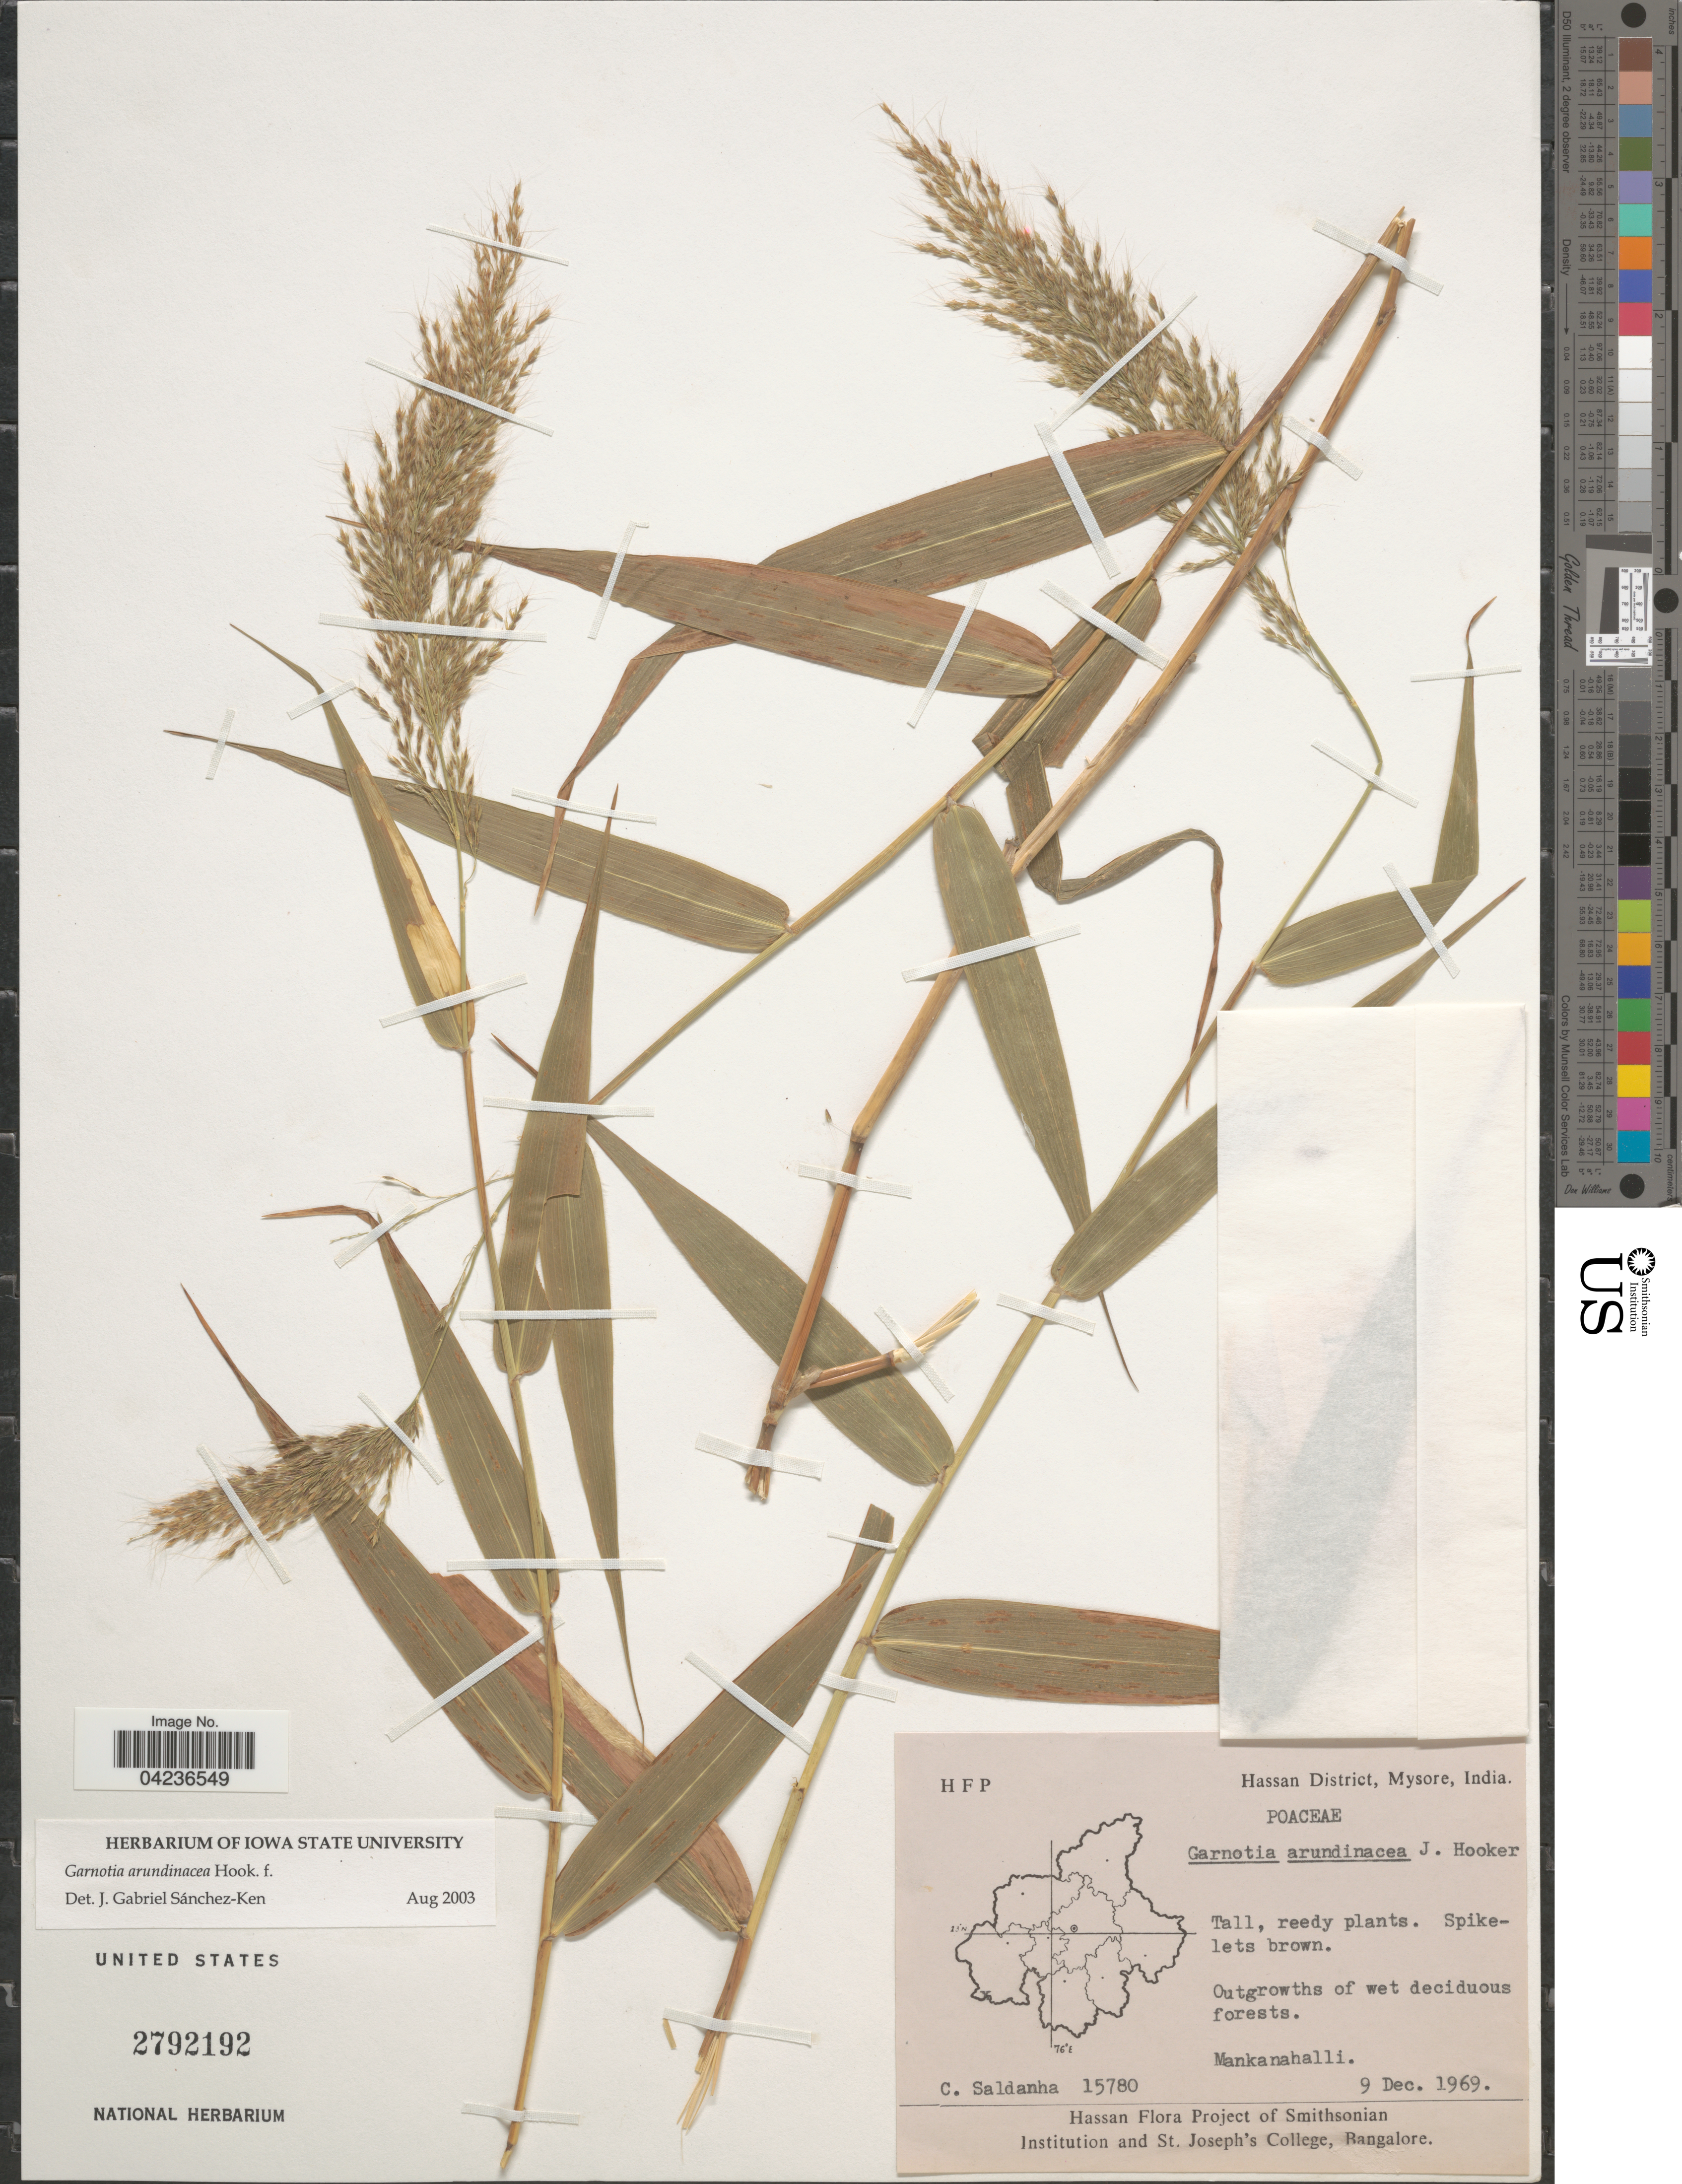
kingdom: Plantae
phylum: Tracheophyta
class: Liliopsida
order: Poales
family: Poaceae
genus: Garnotia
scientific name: Garnotia arundinacea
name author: Hook. f.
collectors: C. Saldanha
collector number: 15780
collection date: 1969-12-09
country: India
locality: Hassan District, Mysore. Makanahalli.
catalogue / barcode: US 2792192